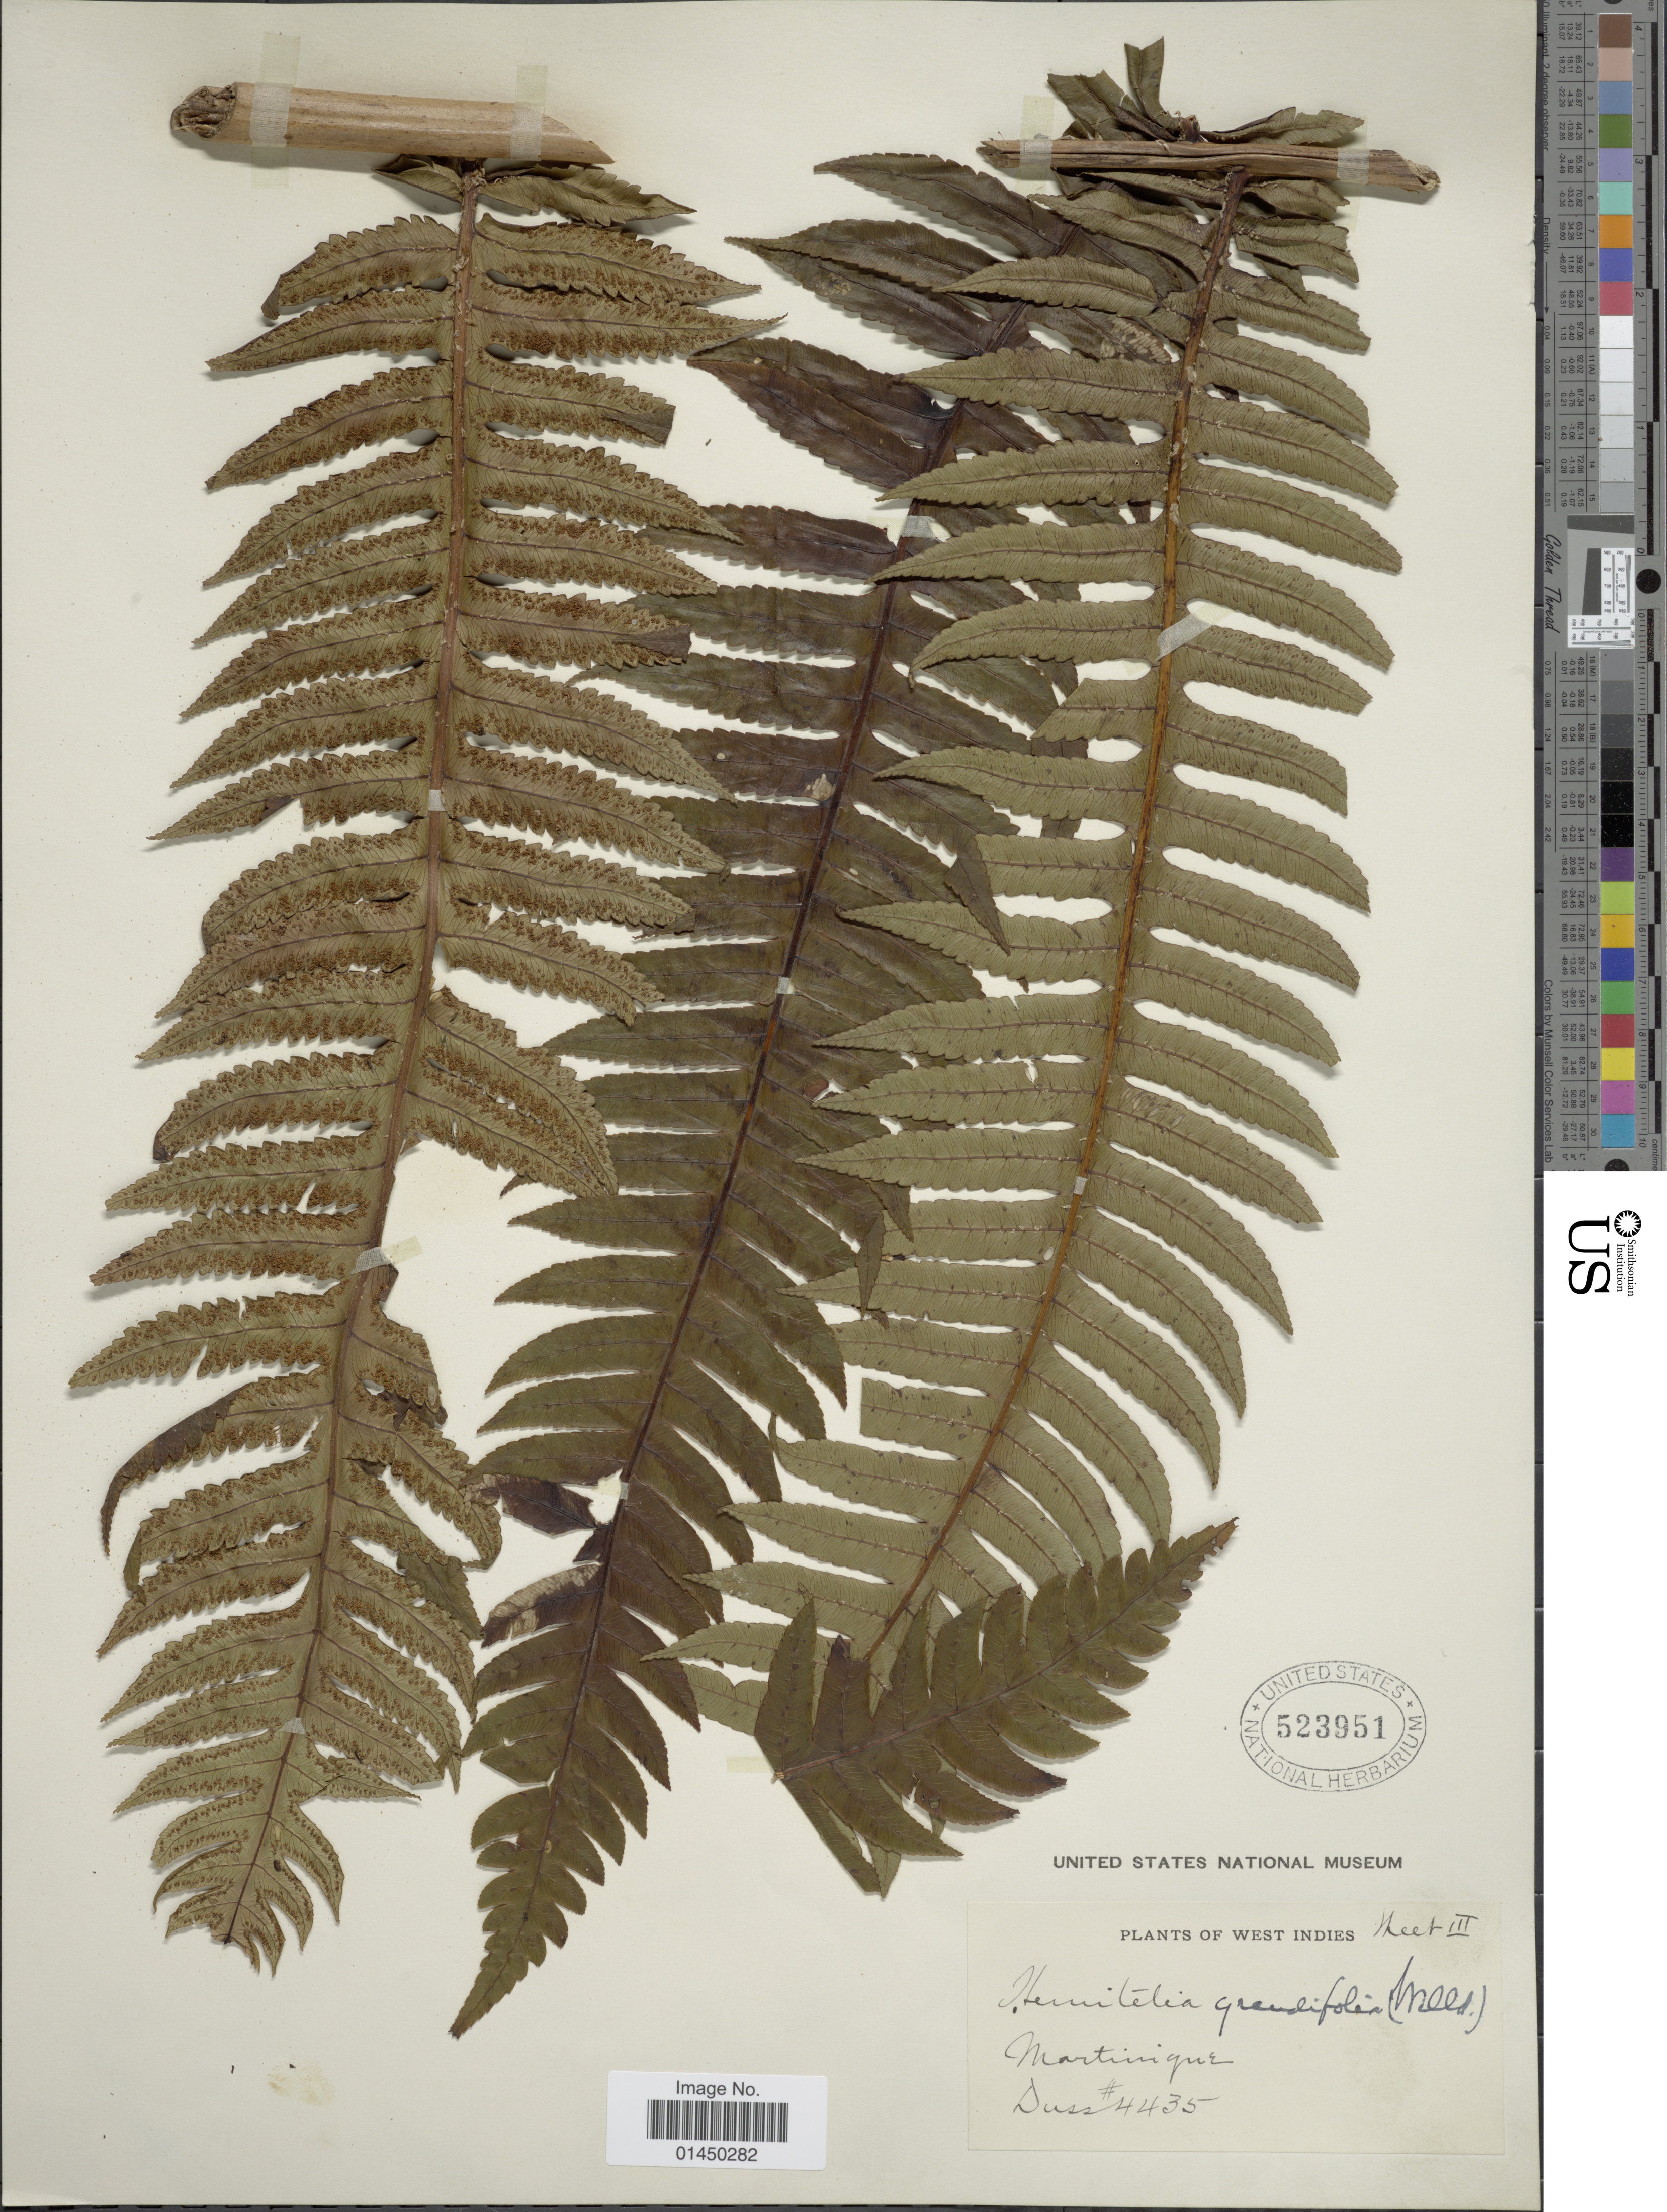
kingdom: Plantae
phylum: Tracheophyta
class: Polypodiopsida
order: Cyatheales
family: Cyatheaceae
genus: Cyathea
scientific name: Cyathea grandifolia var. grandifolia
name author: Willd.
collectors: -. Duss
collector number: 4435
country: Martinique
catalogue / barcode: US 523951